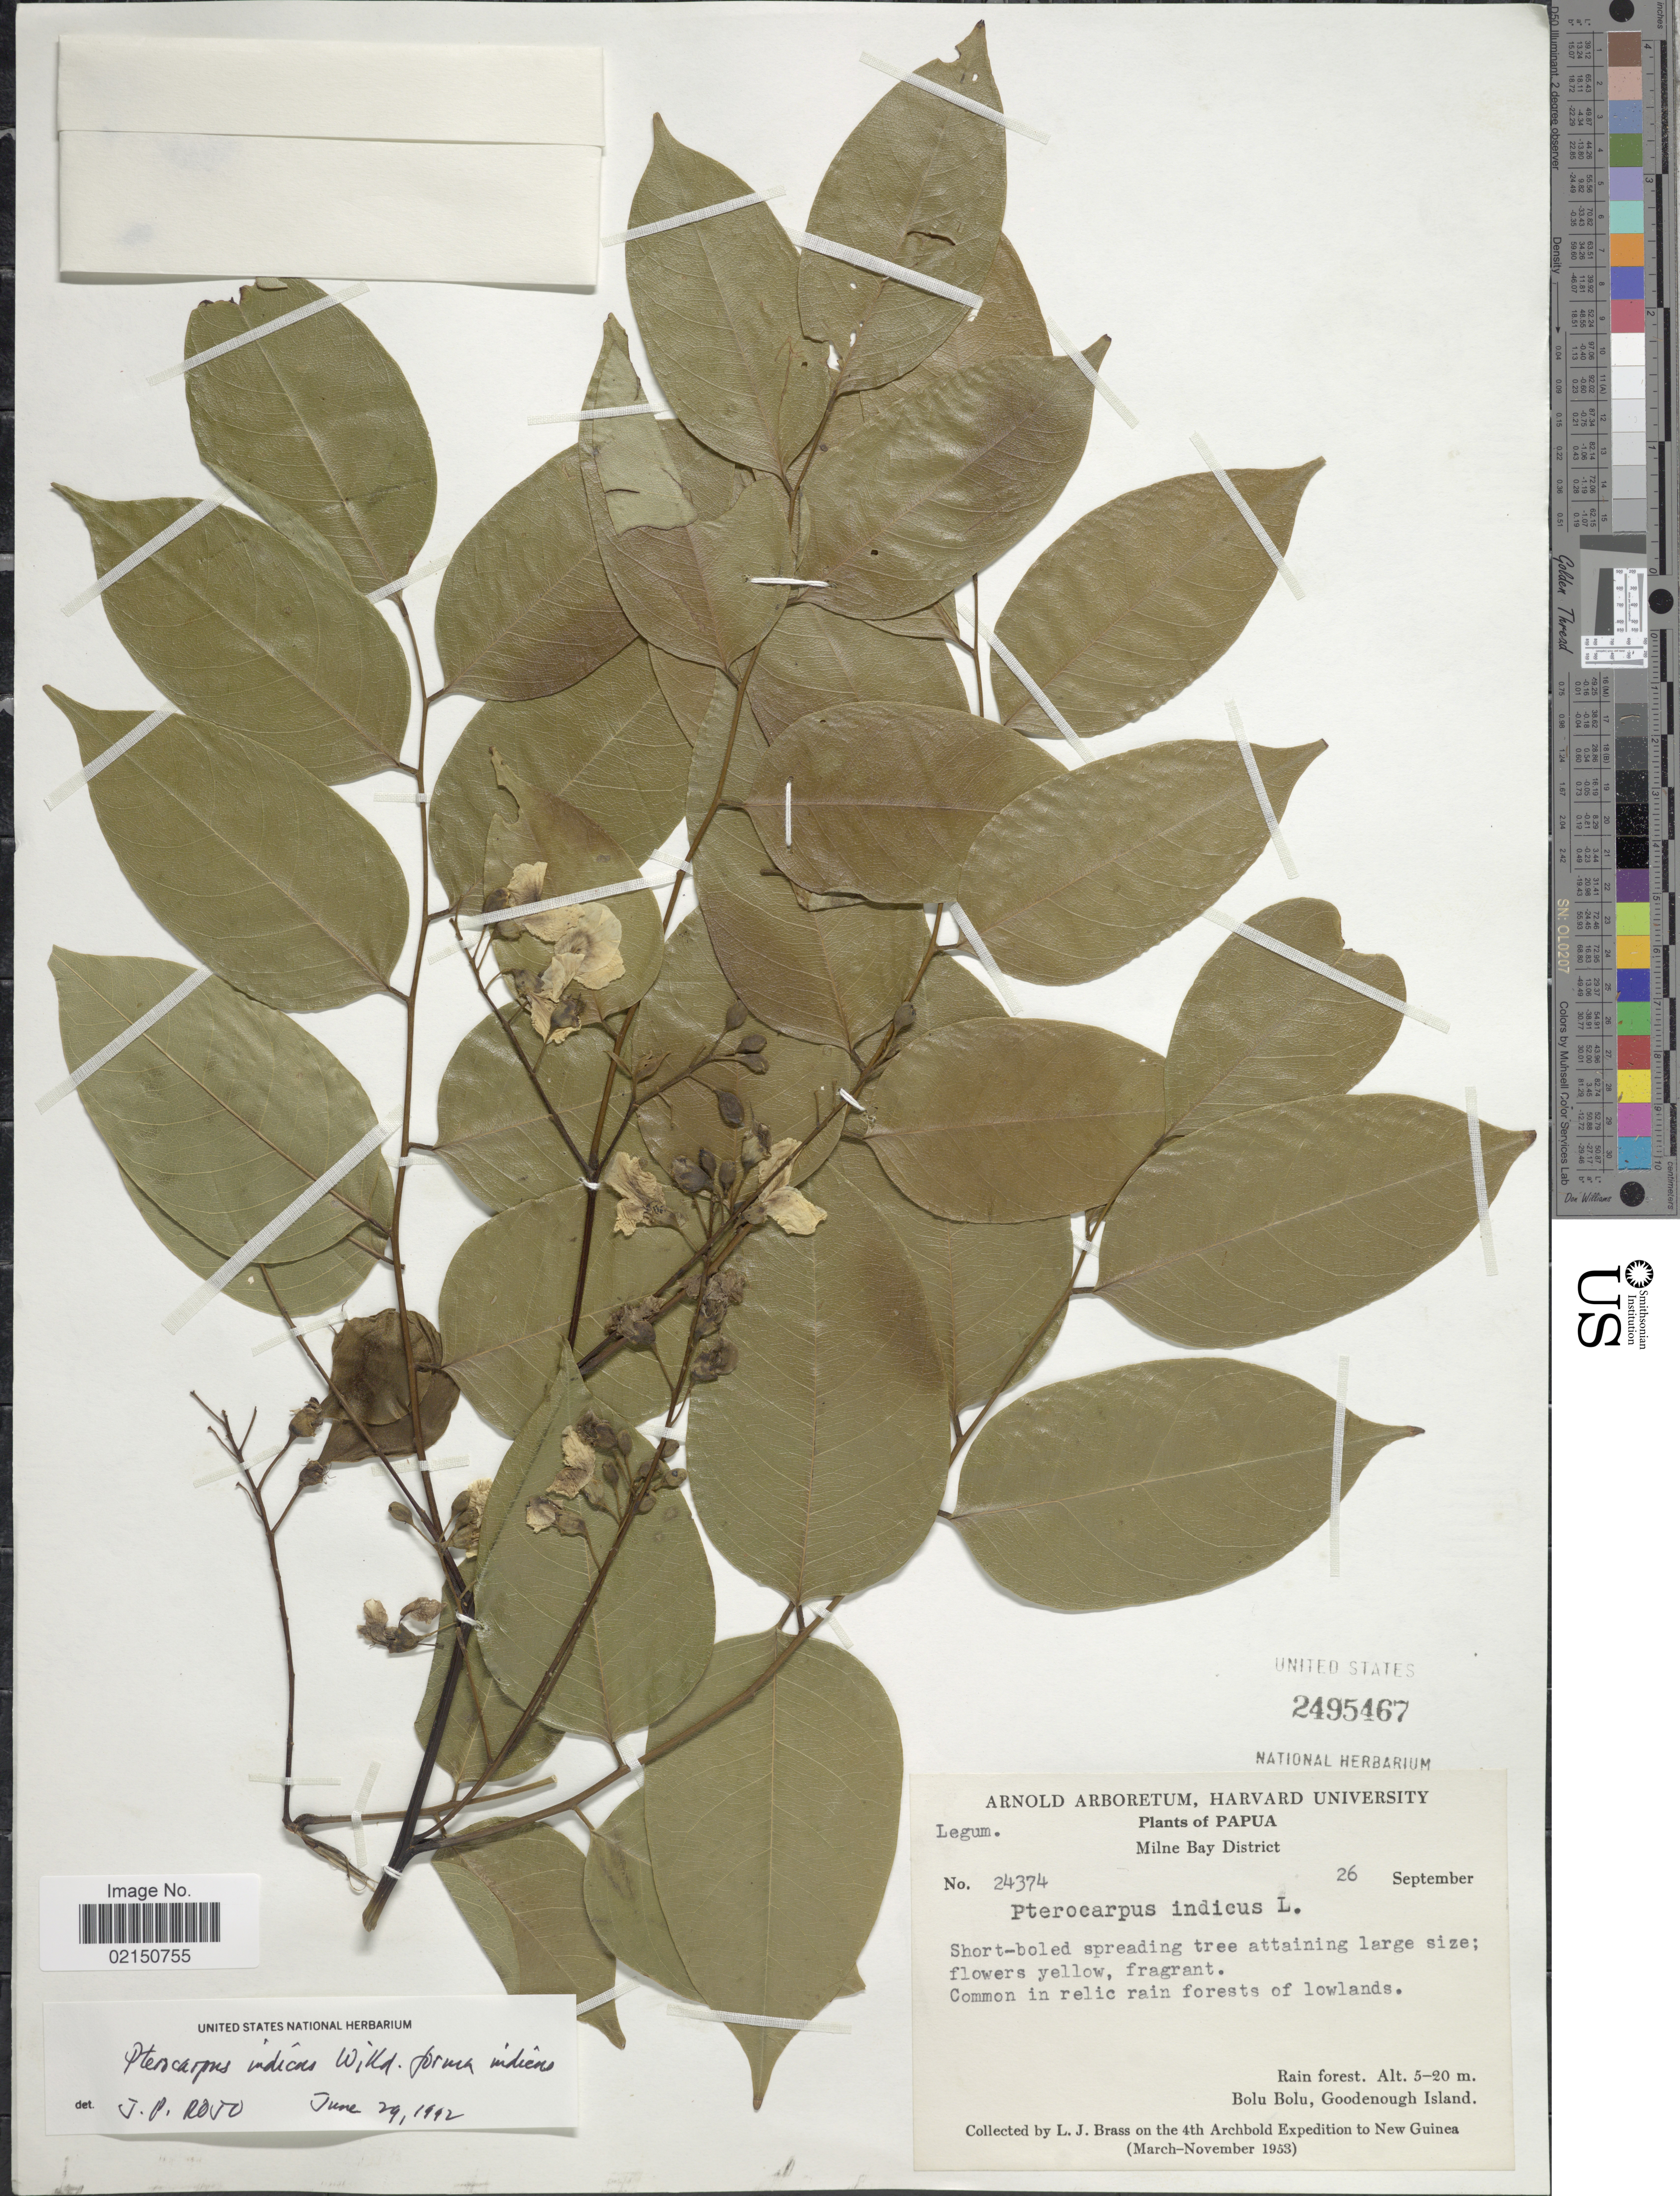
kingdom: Plantae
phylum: Tracheophyta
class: Magnoliopsida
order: Fabales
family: Fabaceae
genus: Pterocarpus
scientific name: Pterocarpus indicus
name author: Willd.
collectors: L. J. Brass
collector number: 24374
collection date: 1953-09-26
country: Papua New Guinea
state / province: Milne Bay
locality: Papua. New Guinea. Rain forest, Bolu Bolu, Goodenough Island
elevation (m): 5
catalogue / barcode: US 2495467